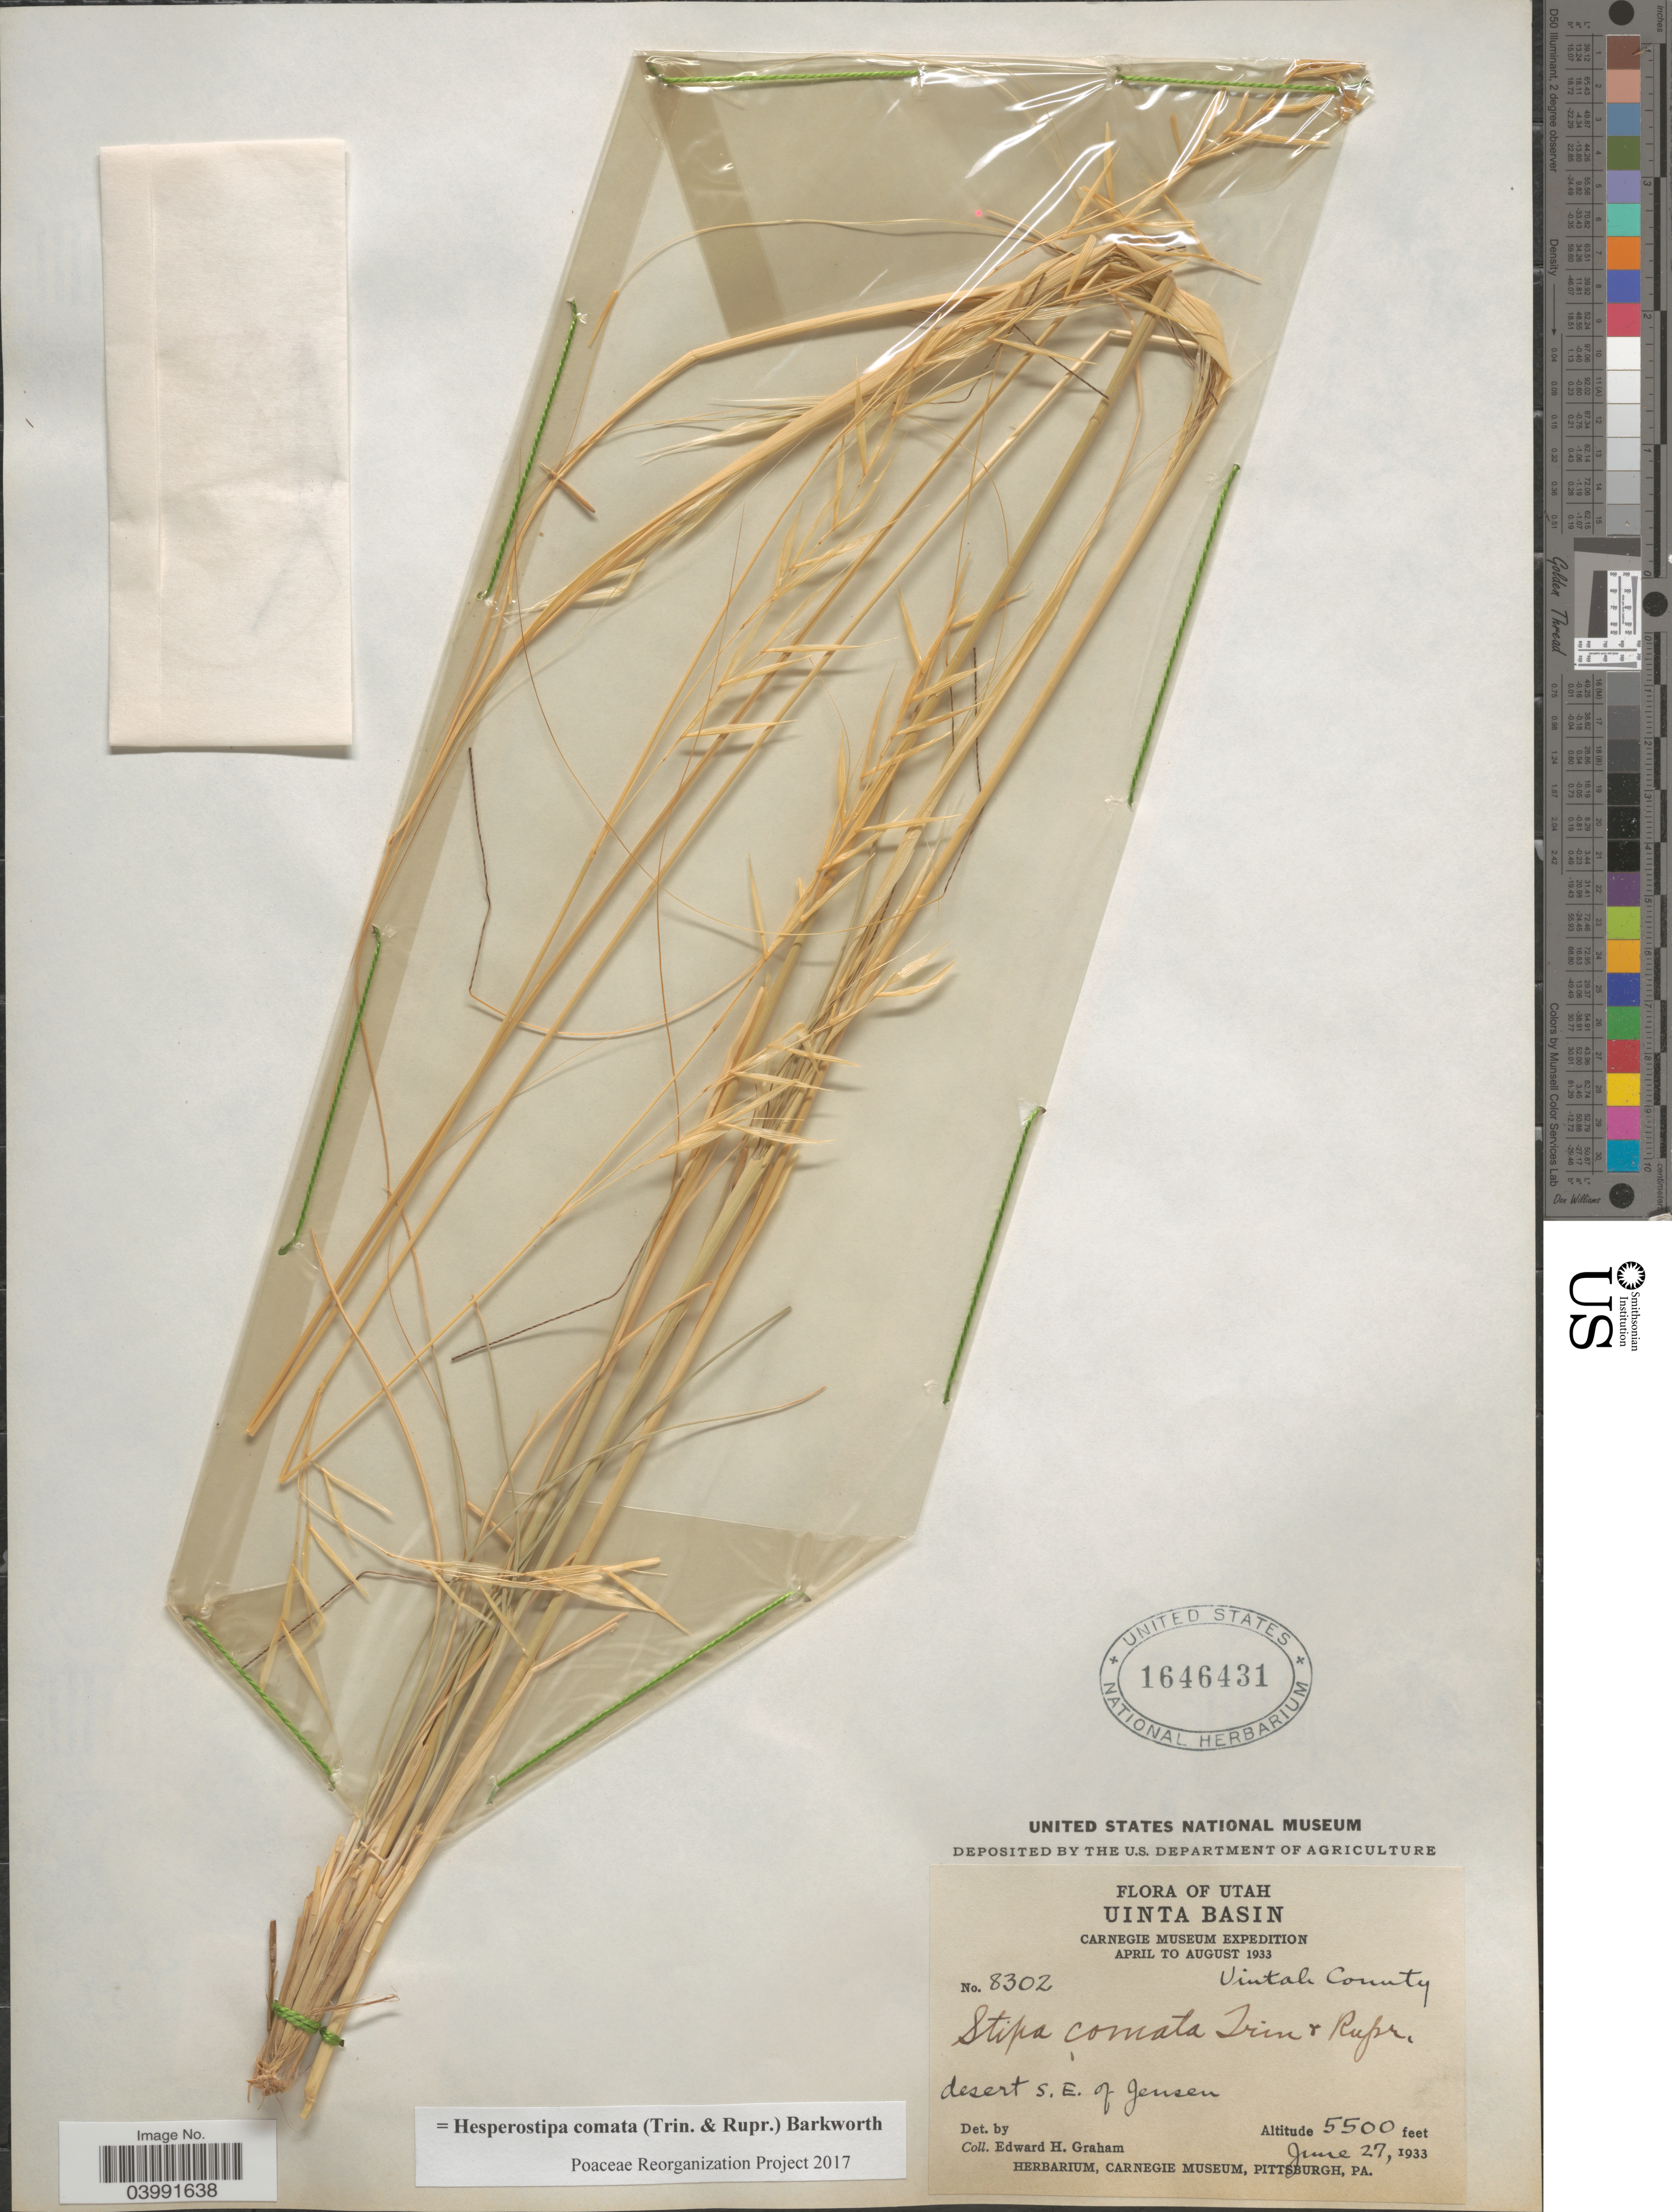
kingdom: Plantae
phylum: Tracheophyta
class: Liliopsida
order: Poales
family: Poaceae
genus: Hesperostipa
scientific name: Hesperostipa comata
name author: (Trin. & Rupr.) Barkworth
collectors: E. H. Graham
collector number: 8302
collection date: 1933-06-27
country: United States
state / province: Utah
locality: Uinta Basin. Uintah County. Desert S. E. of Jensen.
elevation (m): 1676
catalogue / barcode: US 1646431